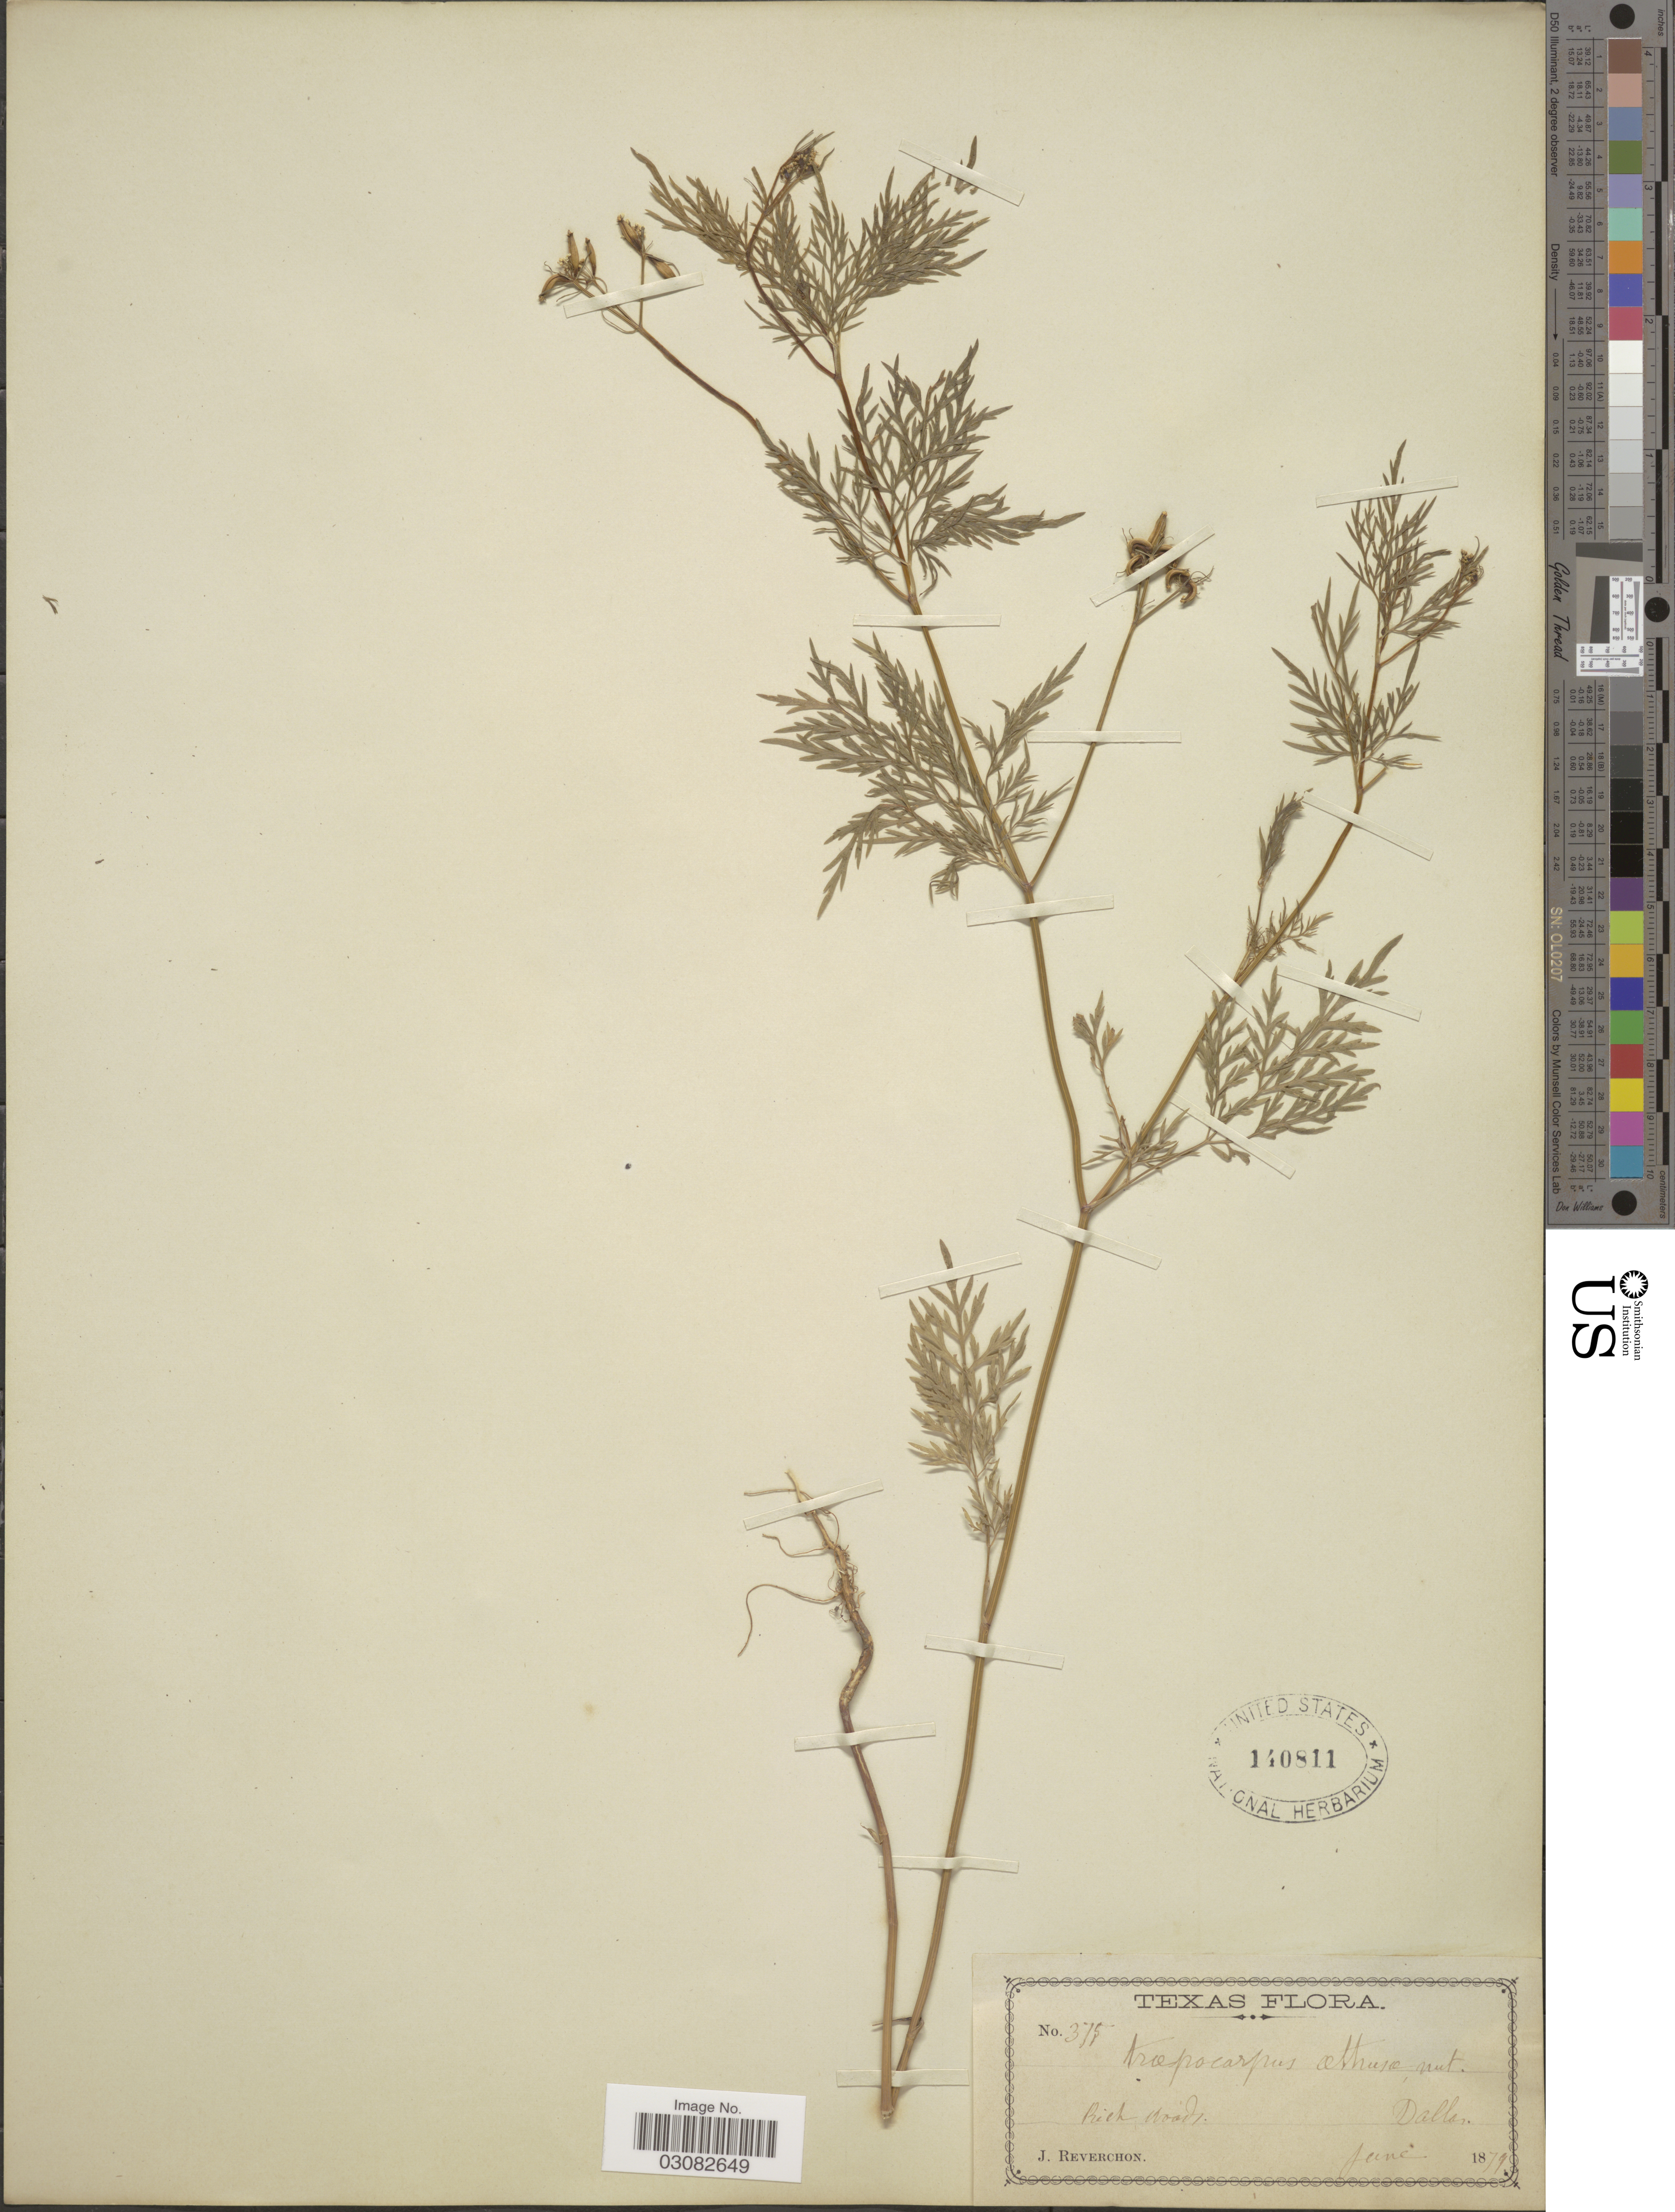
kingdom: Plantae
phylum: Tracheophyta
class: Magnoliopsida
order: Apiales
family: Apiaceae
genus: Trepocarpus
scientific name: Trepocarpus aethusae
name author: Nutt. ex DC.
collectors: J. Reverchon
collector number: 375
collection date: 1879-06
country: United States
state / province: Texas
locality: Dallas.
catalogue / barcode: US 140811